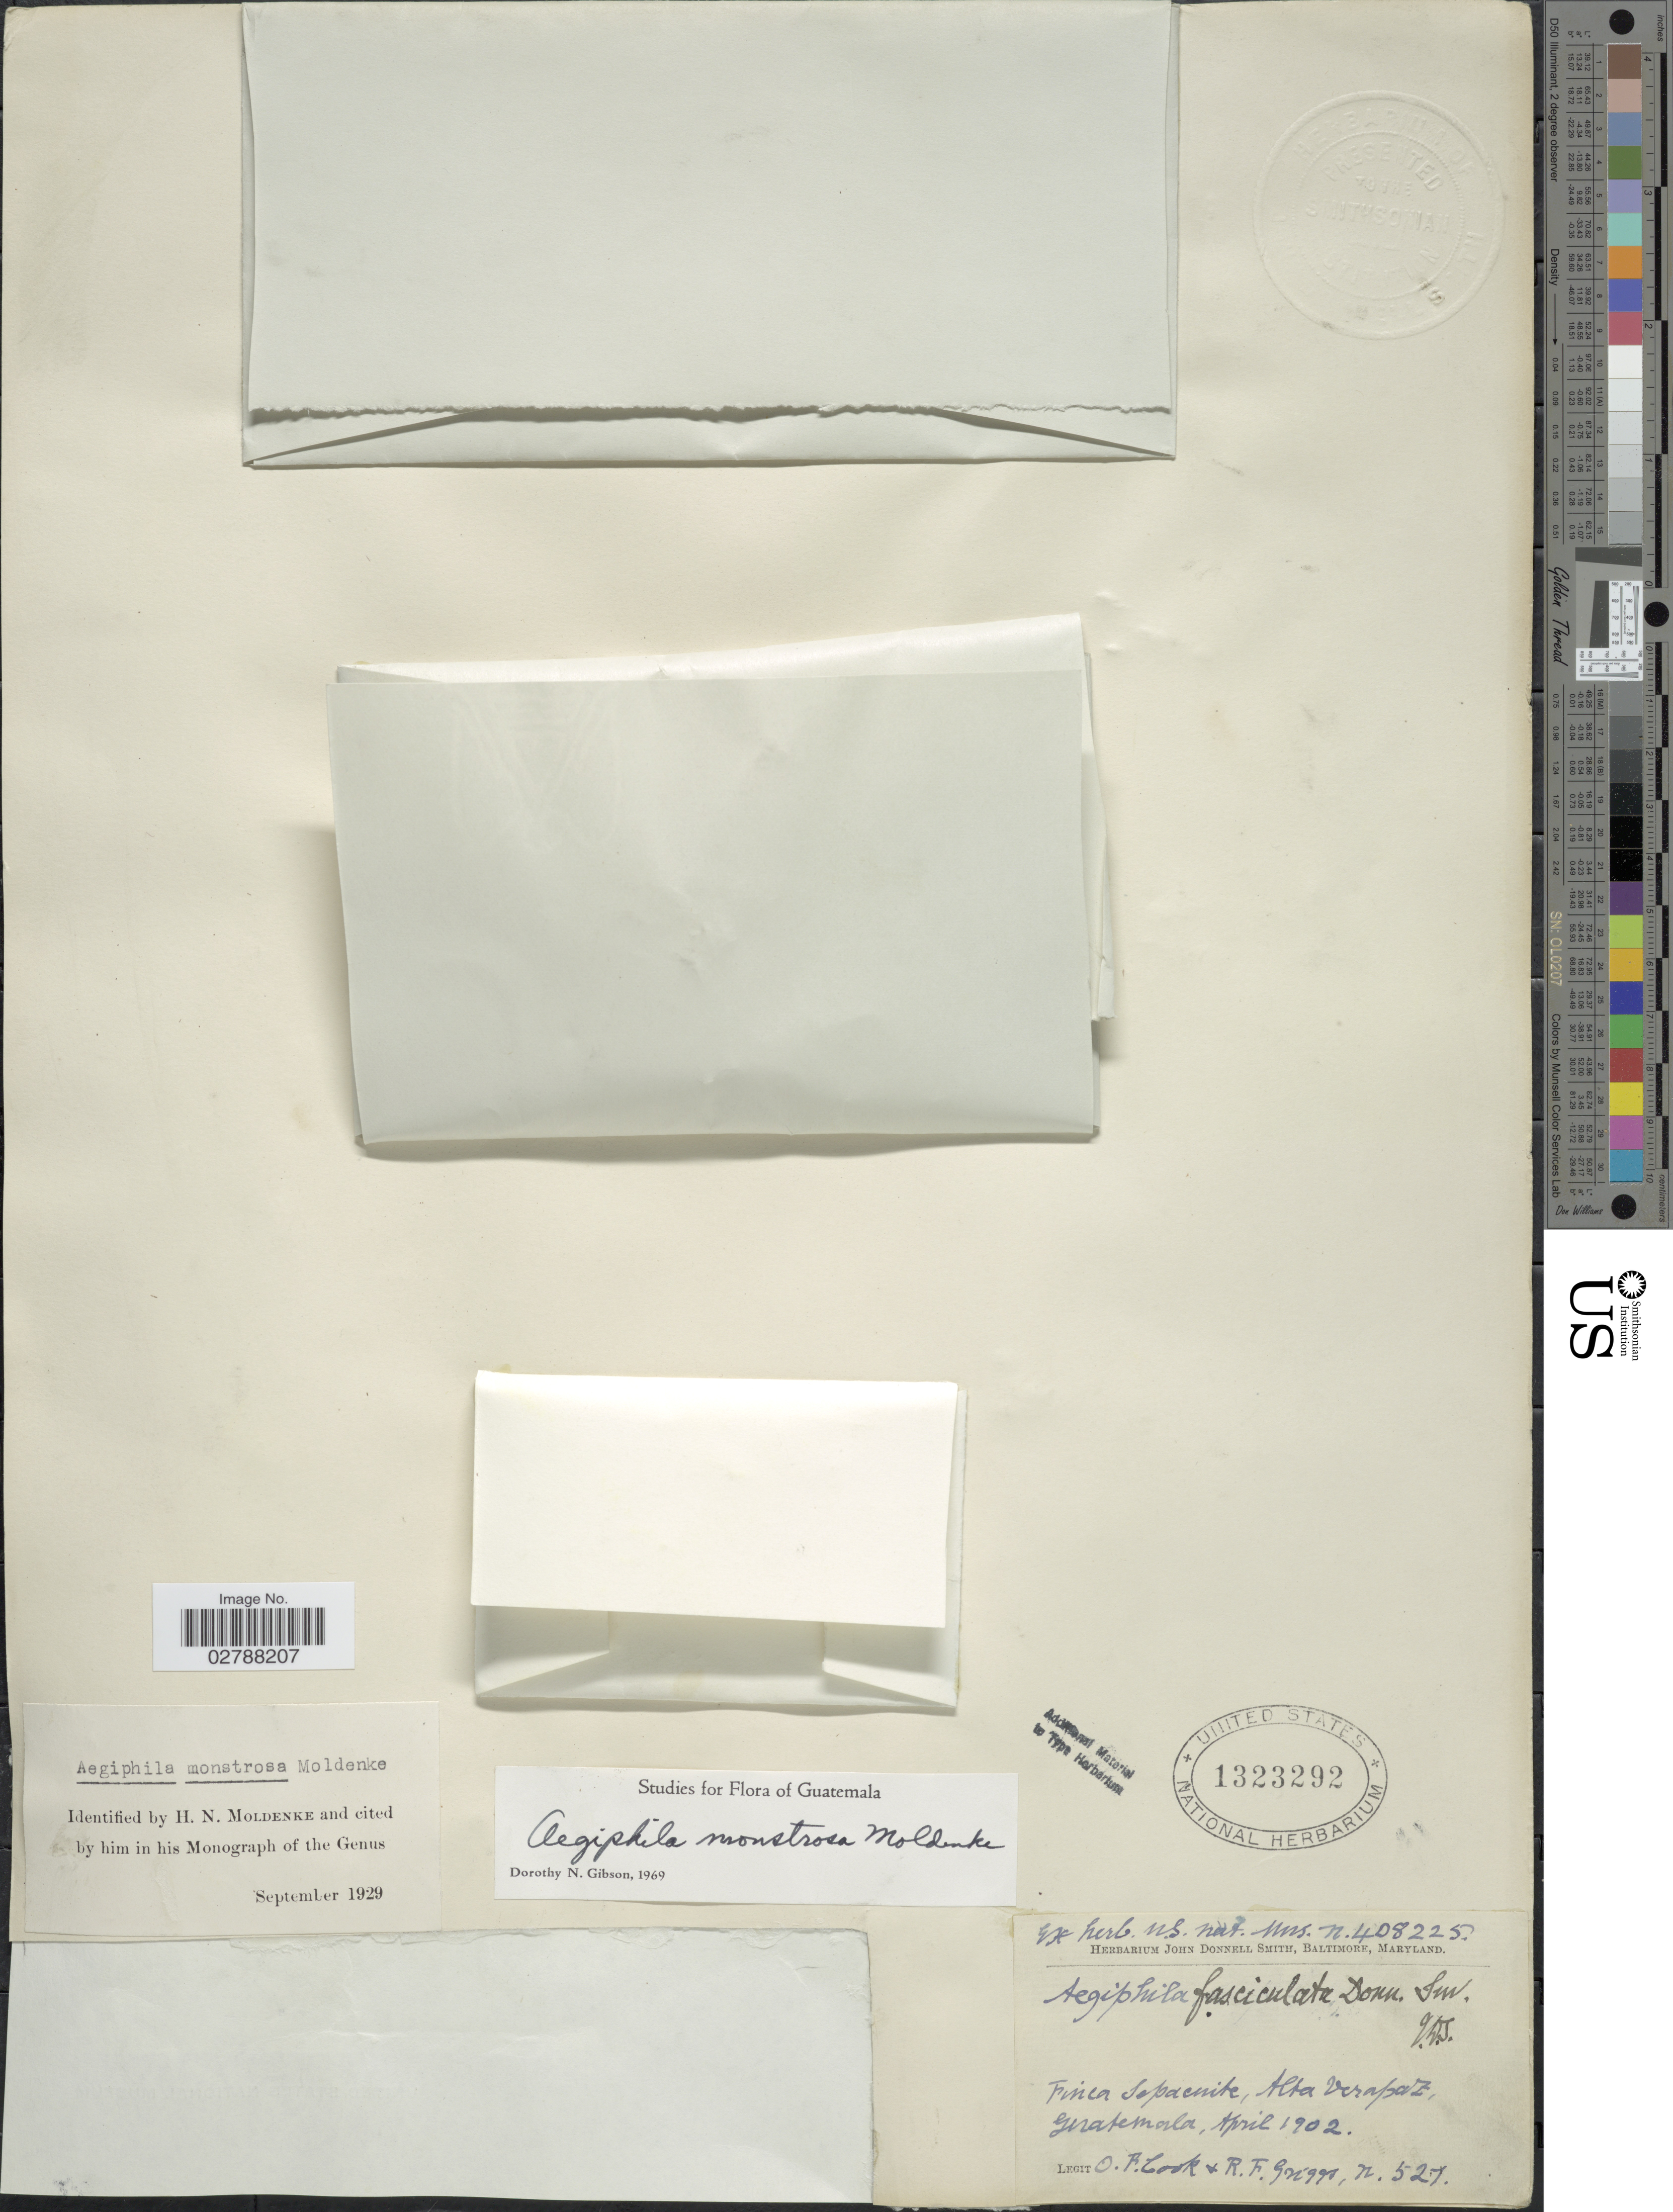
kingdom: Plantae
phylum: Tracheophyta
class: Magnoliopsida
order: Lamiales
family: Lamiaceae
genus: Aegiphila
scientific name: Aegiphila monstrosa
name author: Moldenke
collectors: O. F. Cook & R. F. Griggs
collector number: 527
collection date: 1902-04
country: Guatemala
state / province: Alta Verapaz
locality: Finca Sepacuite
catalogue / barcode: US 1323292